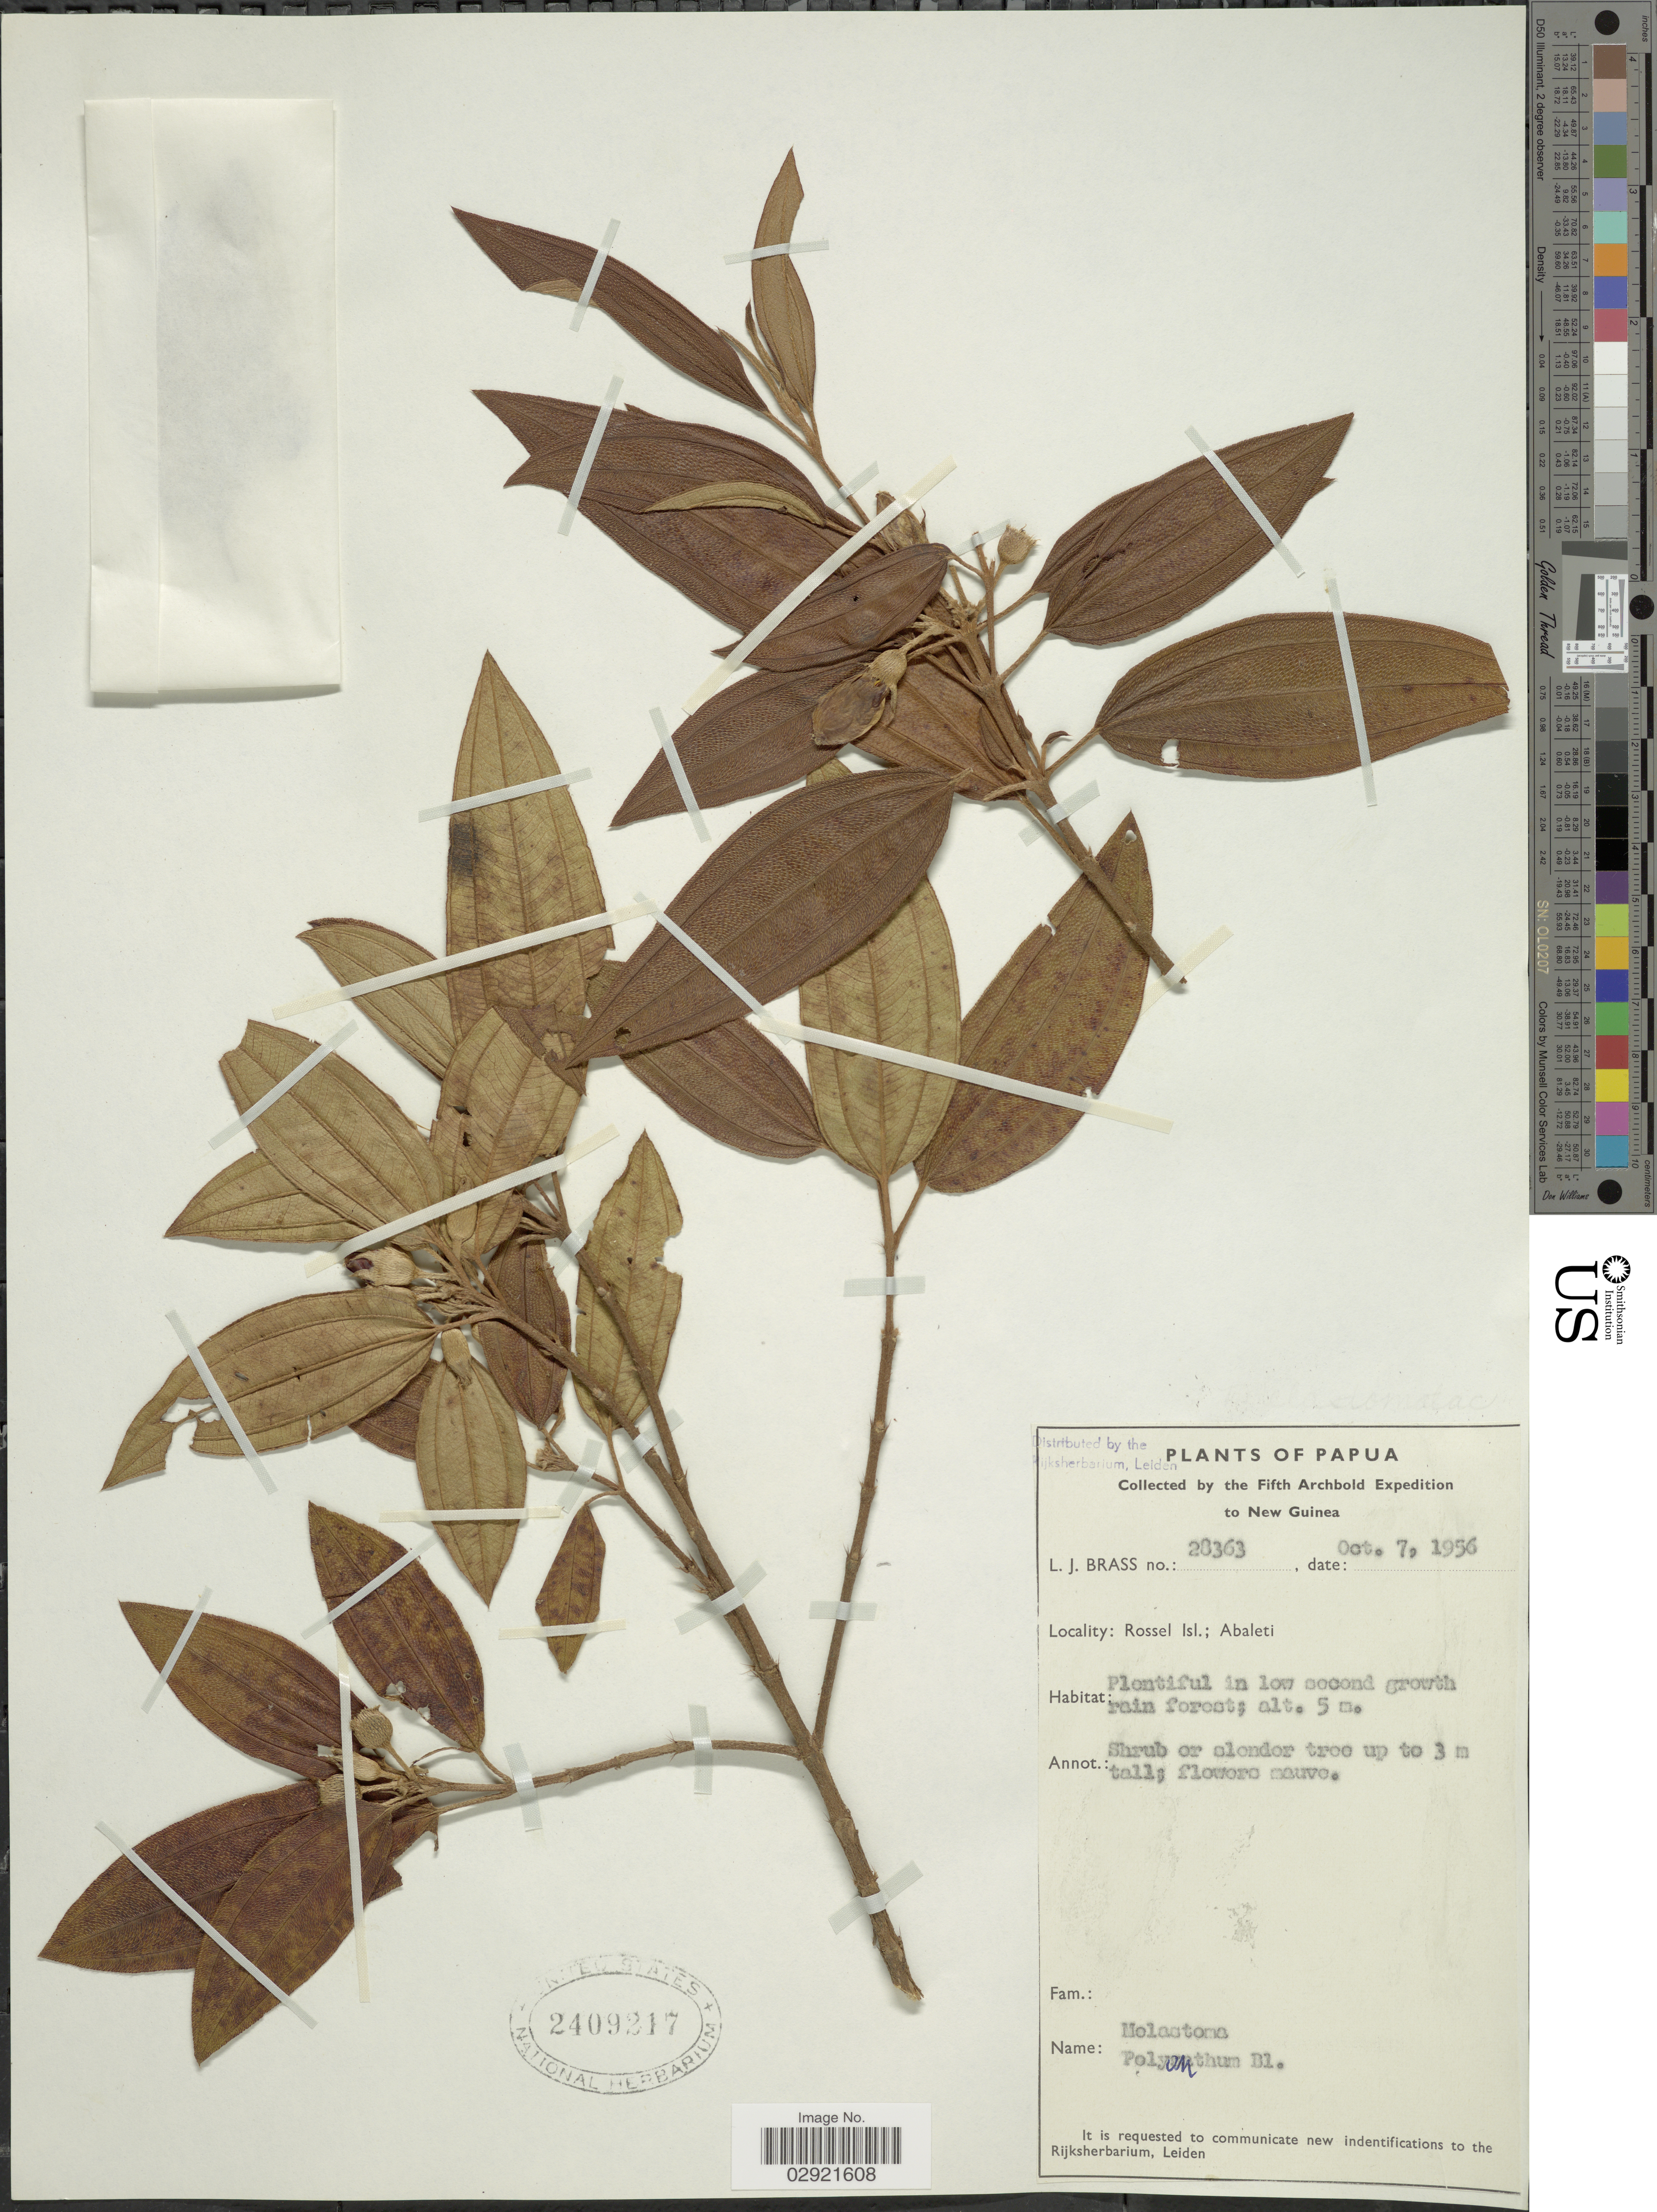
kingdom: Plantae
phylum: Tracheophyta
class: Magnoliopsida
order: Myrtales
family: Melastomataceae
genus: Melastoma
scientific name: Melastoma malabathricum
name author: L.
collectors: L. J. Brass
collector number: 28363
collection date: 1956-10-07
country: Papua New Guinea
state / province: Milne Bay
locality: New Guinea. Rossel Isl.; Abaleti.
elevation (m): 5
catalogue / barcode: US 2409217